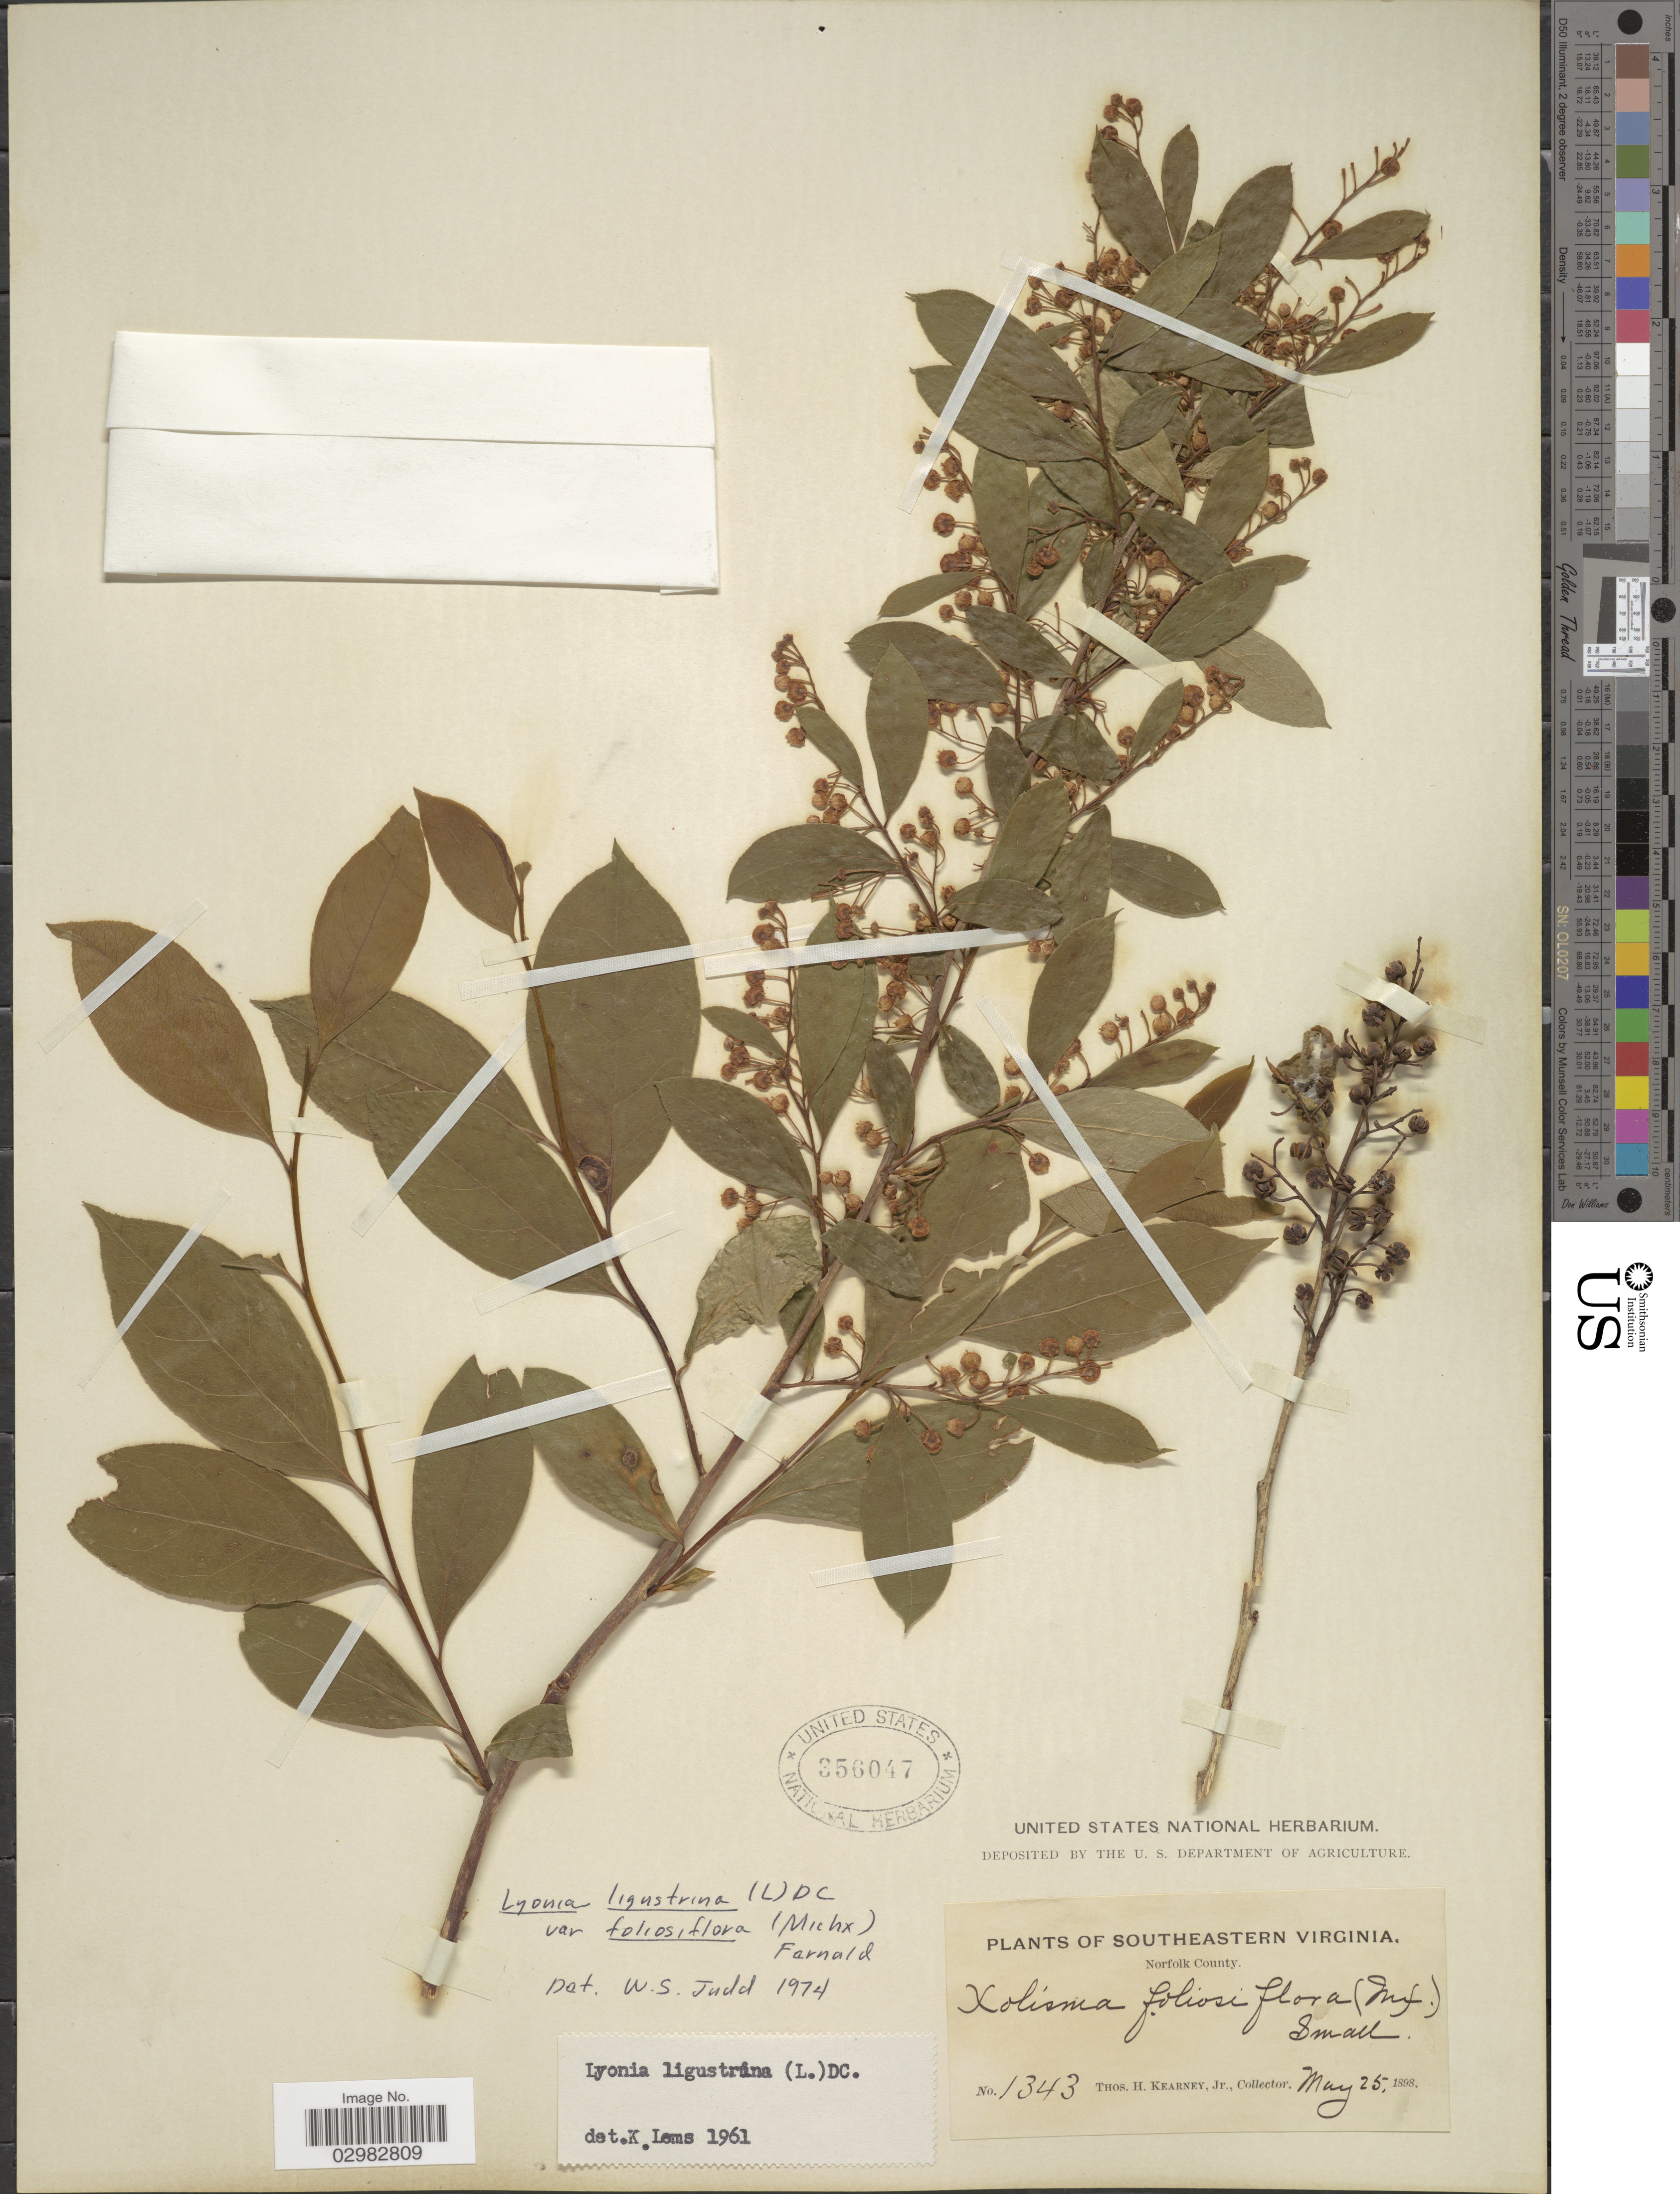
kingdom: Plantae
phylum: Tracheophyta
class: Magnoliopsida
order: Ericales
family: Ericaceae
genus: Lyonia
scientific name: Lyonia ligustrina var. foliosiflora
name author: (Michx.) Fernald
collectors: T. H. Kearney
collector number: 1343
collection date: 1898-05-25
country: United States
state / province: Virginia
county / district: City of Norfolk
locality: Southeastern Virginia, Norfolk County.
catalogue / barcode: US 356047